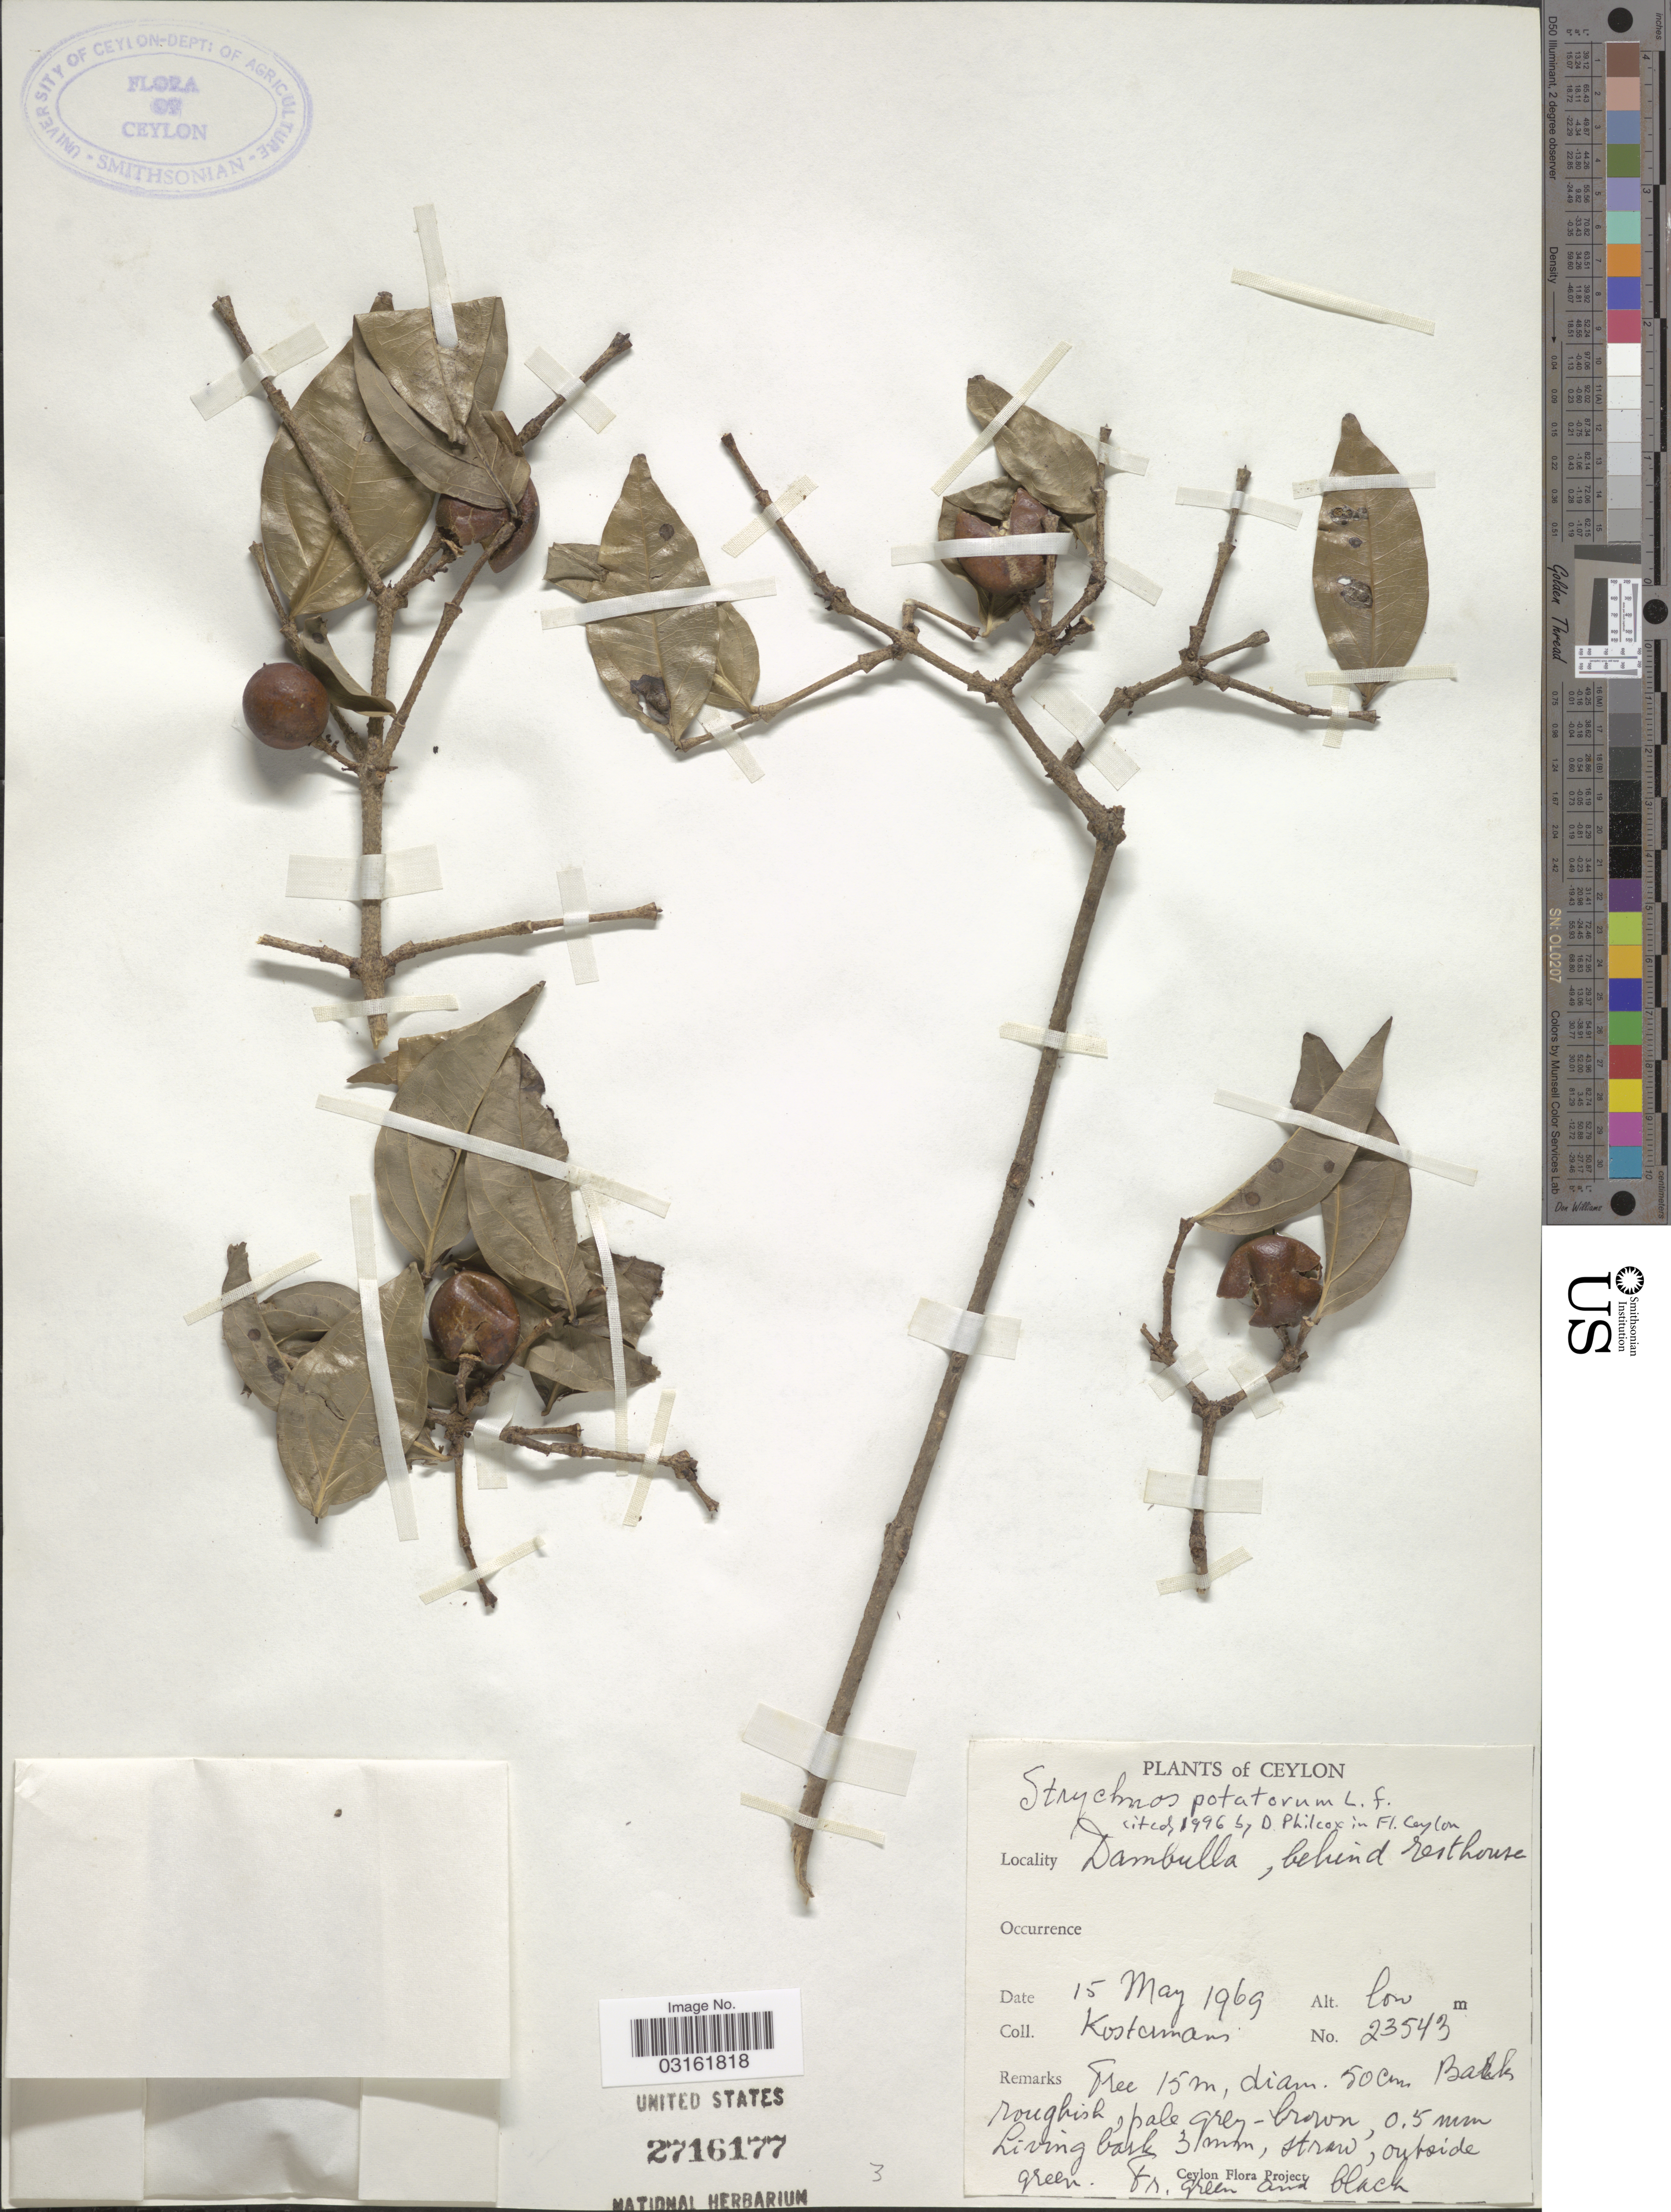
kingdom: Plantae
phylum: Tracheophyta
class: Magnoliopsida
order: Gentianales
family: Loganiaceae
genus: Strychnos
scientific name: Strychnos potatorum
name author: L. f.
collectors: Kostermans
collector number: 23543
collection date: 1969-05-15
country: Sri Lanka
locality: Ceylon. Dambulla, behind rest house.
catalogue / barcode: US 2716177